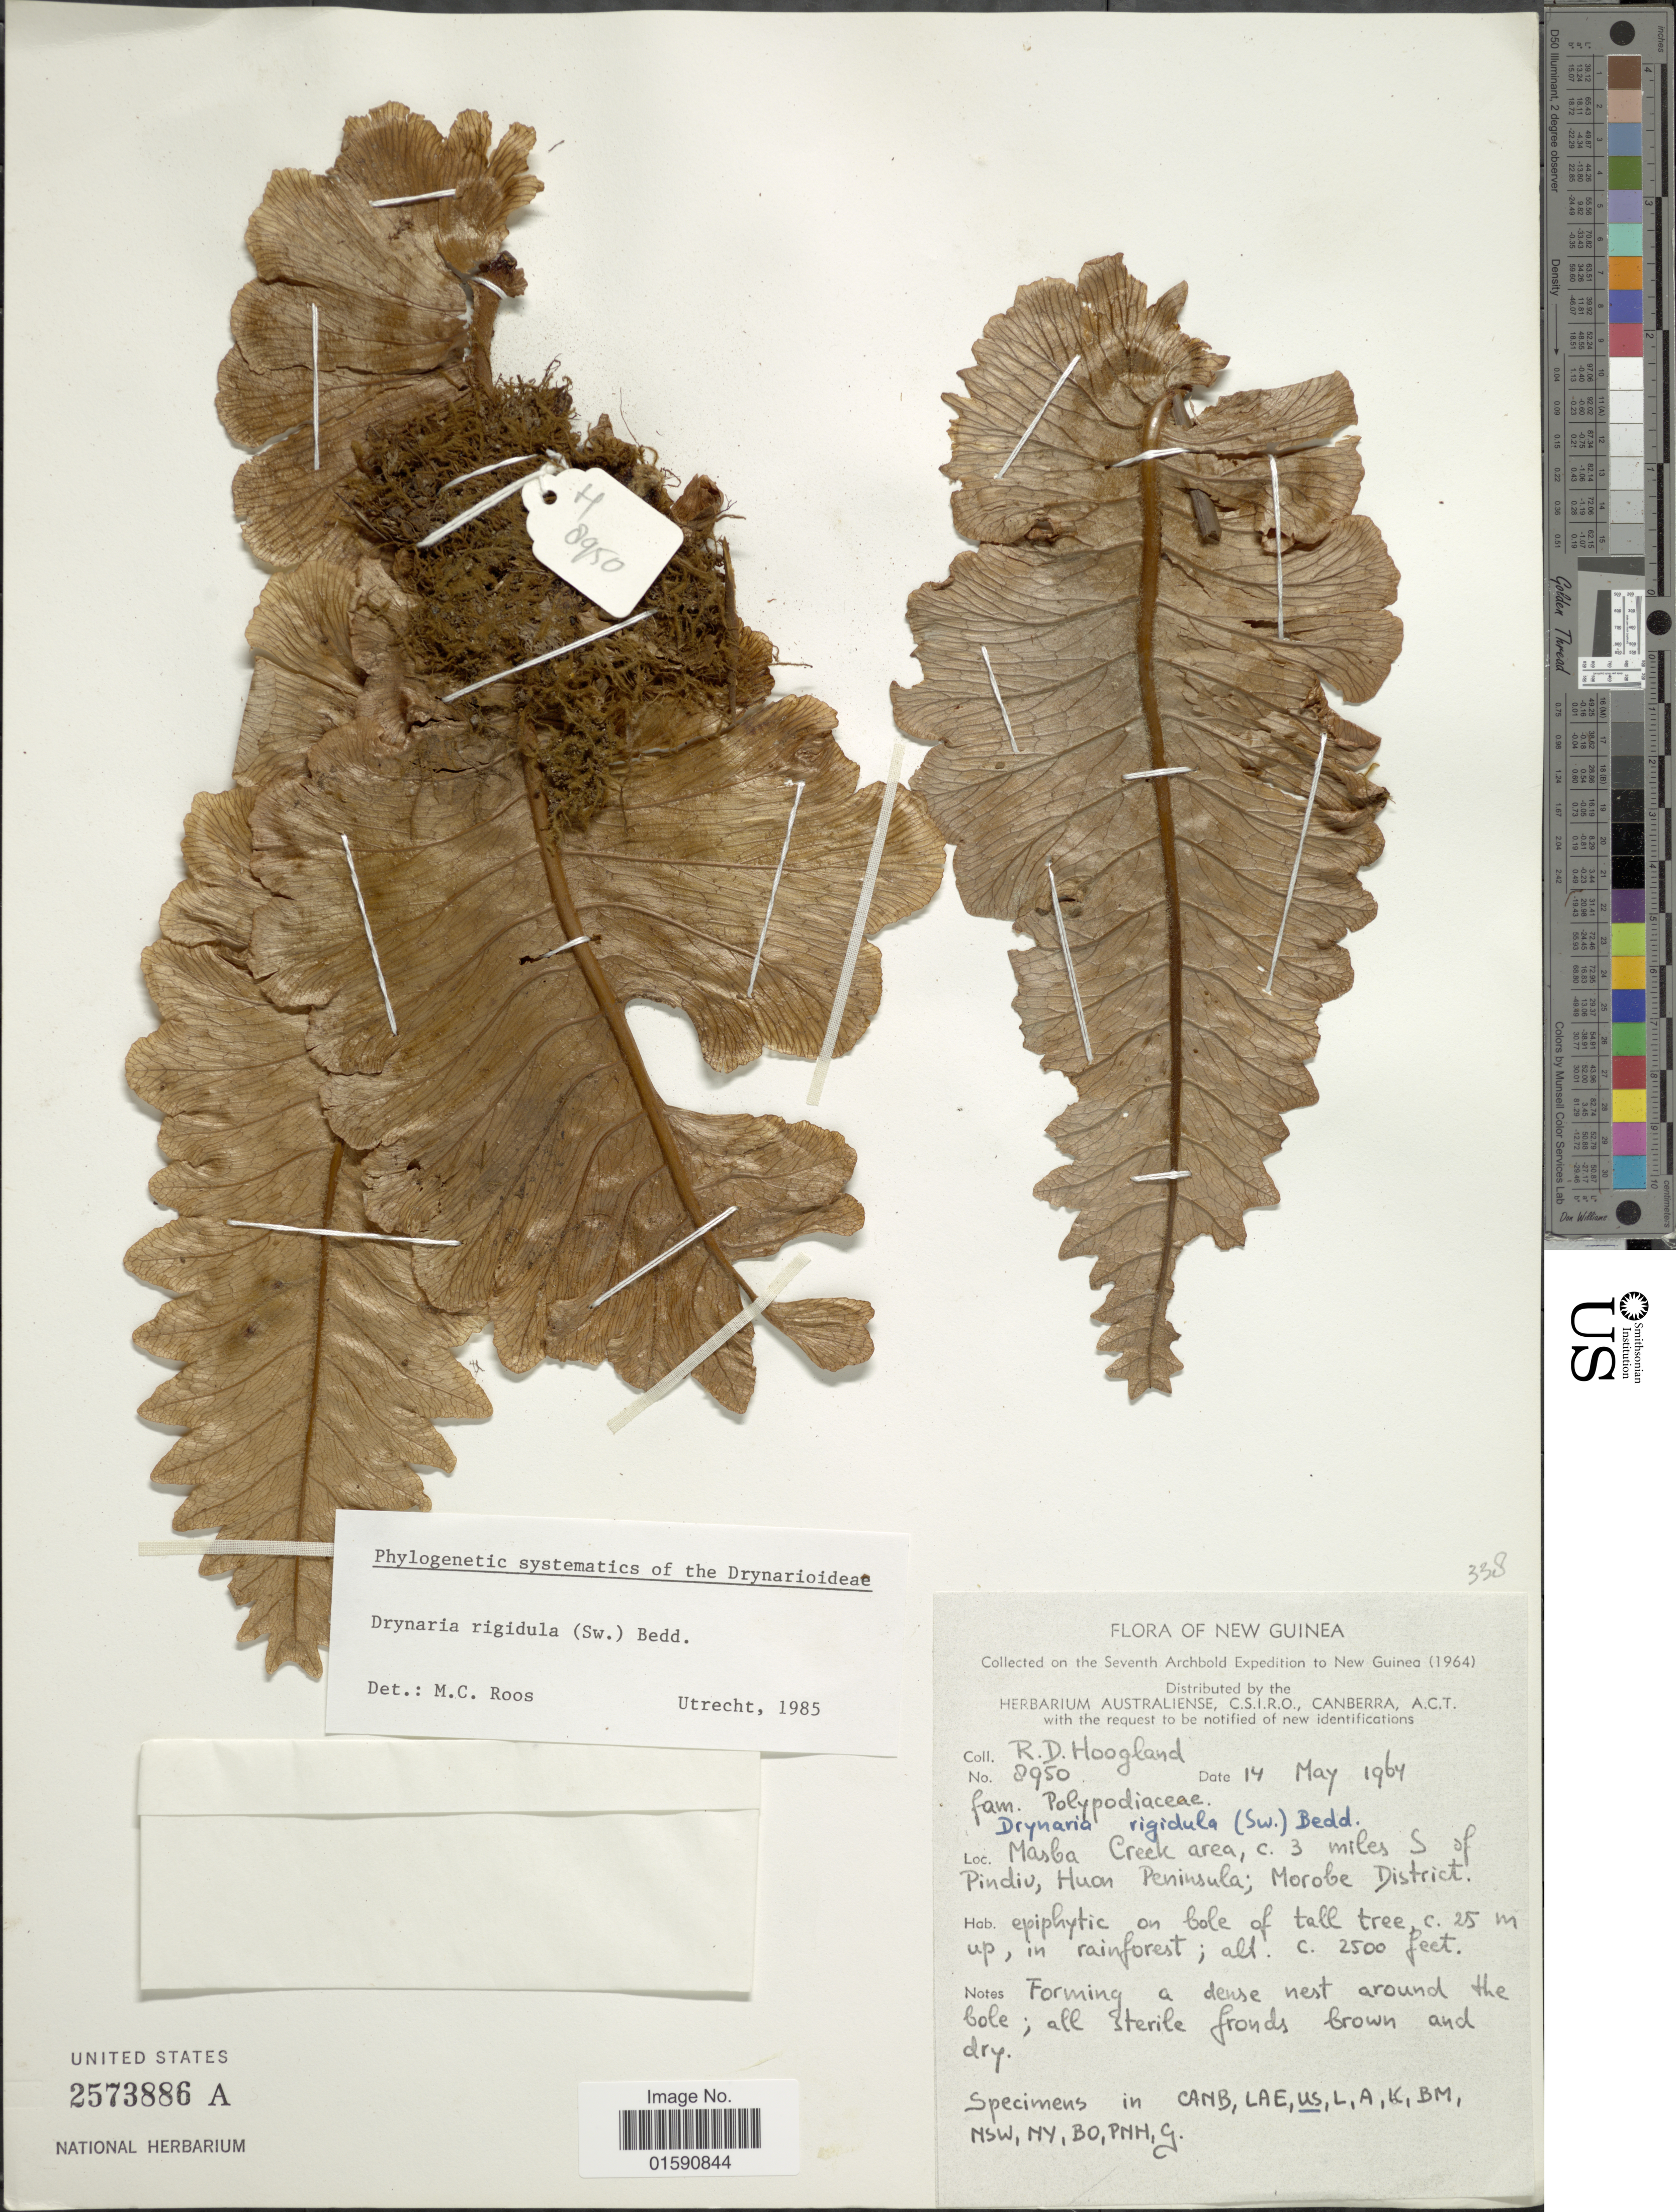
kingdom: Plantae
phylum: Tracheophyta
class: Polypodiopsida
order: Polypodiales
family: Polypodiaceae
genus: Drynaria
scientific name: Drynaria rigidula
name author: (Sw.) Bedd.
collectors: R. D. Hoogland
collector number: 8950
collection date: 1964-05-14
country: Papua New Guinea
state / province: Morobe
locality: Masba Creek area, 3 miles S of Pindiv, Huan Peninsula; Morobe District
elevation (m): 762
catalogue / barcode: US 2573886A